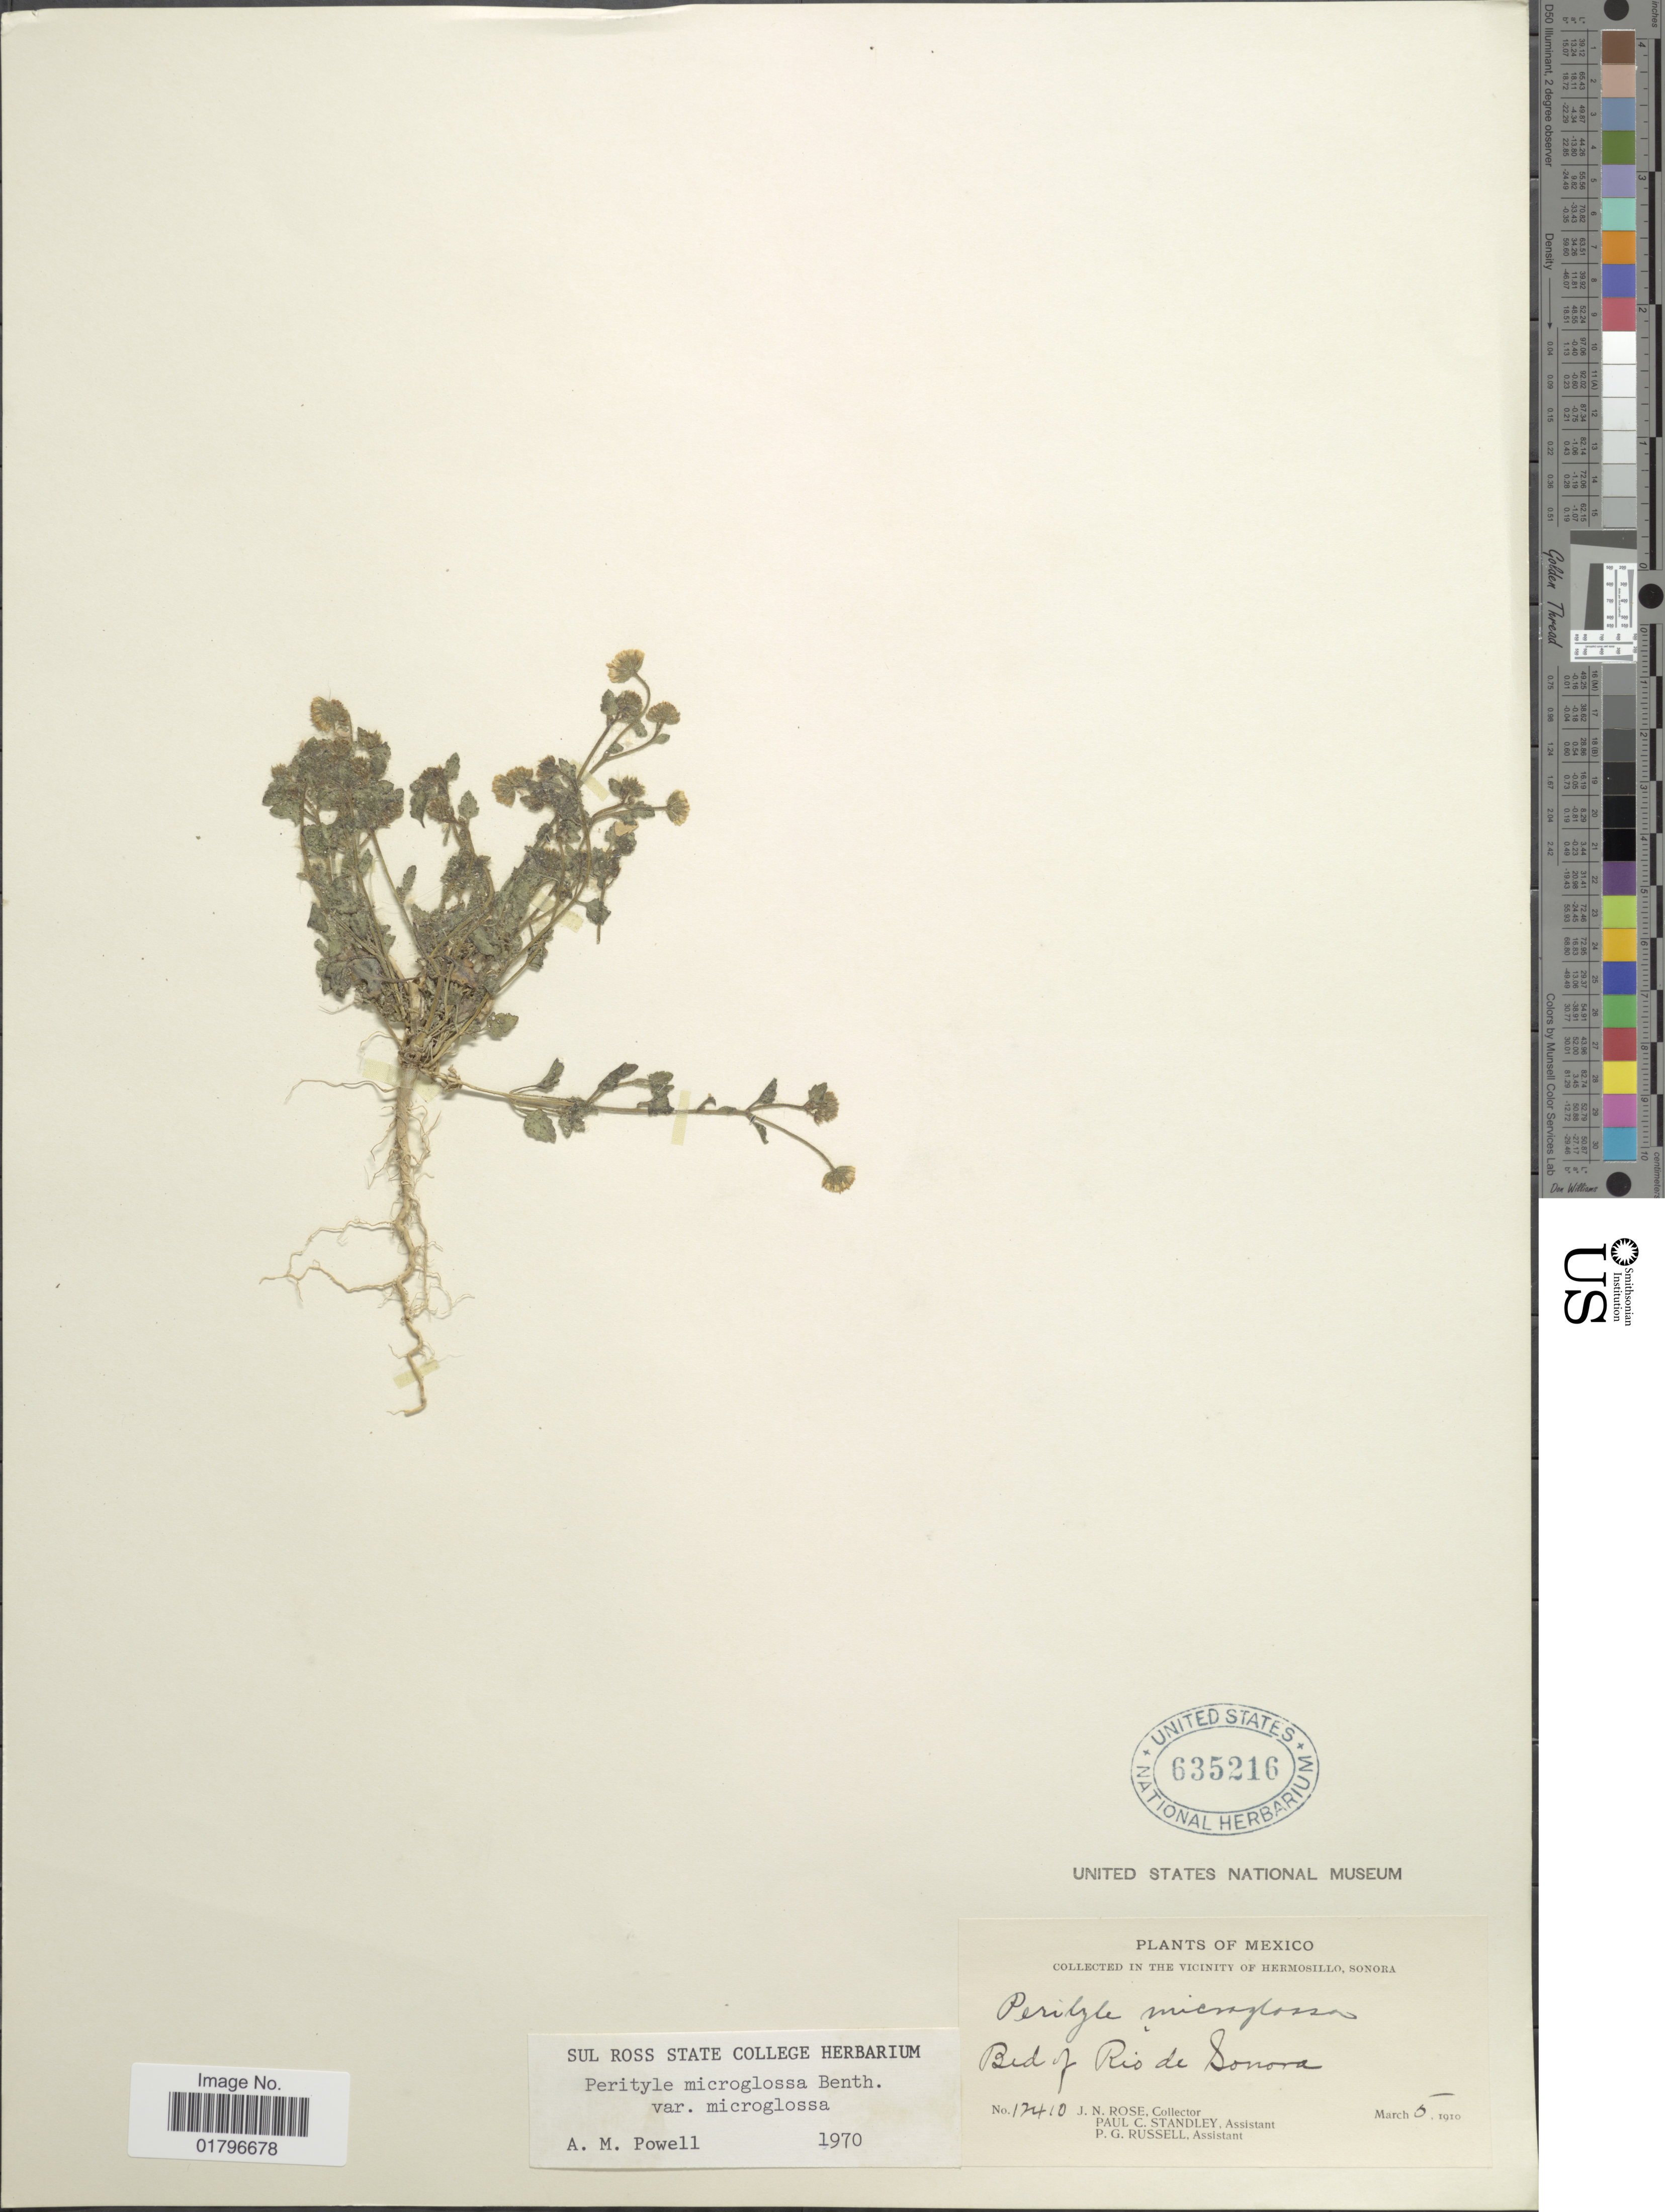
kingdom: Plantae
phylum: Tracheophyta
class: Magnoliopsida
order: Asterales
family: Asteraceae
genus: Perityle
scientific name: Perityle microglossa var. microglossa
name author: Benth.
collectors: J. N. Rose, P. C. Standley & P. G. Russell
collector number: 12410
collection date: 1910-03-05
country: Mexico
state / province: Sonora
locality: In the vicinity of Hermosillo, Sonora. Bed of Rio de Sonora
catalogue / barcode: US 635216